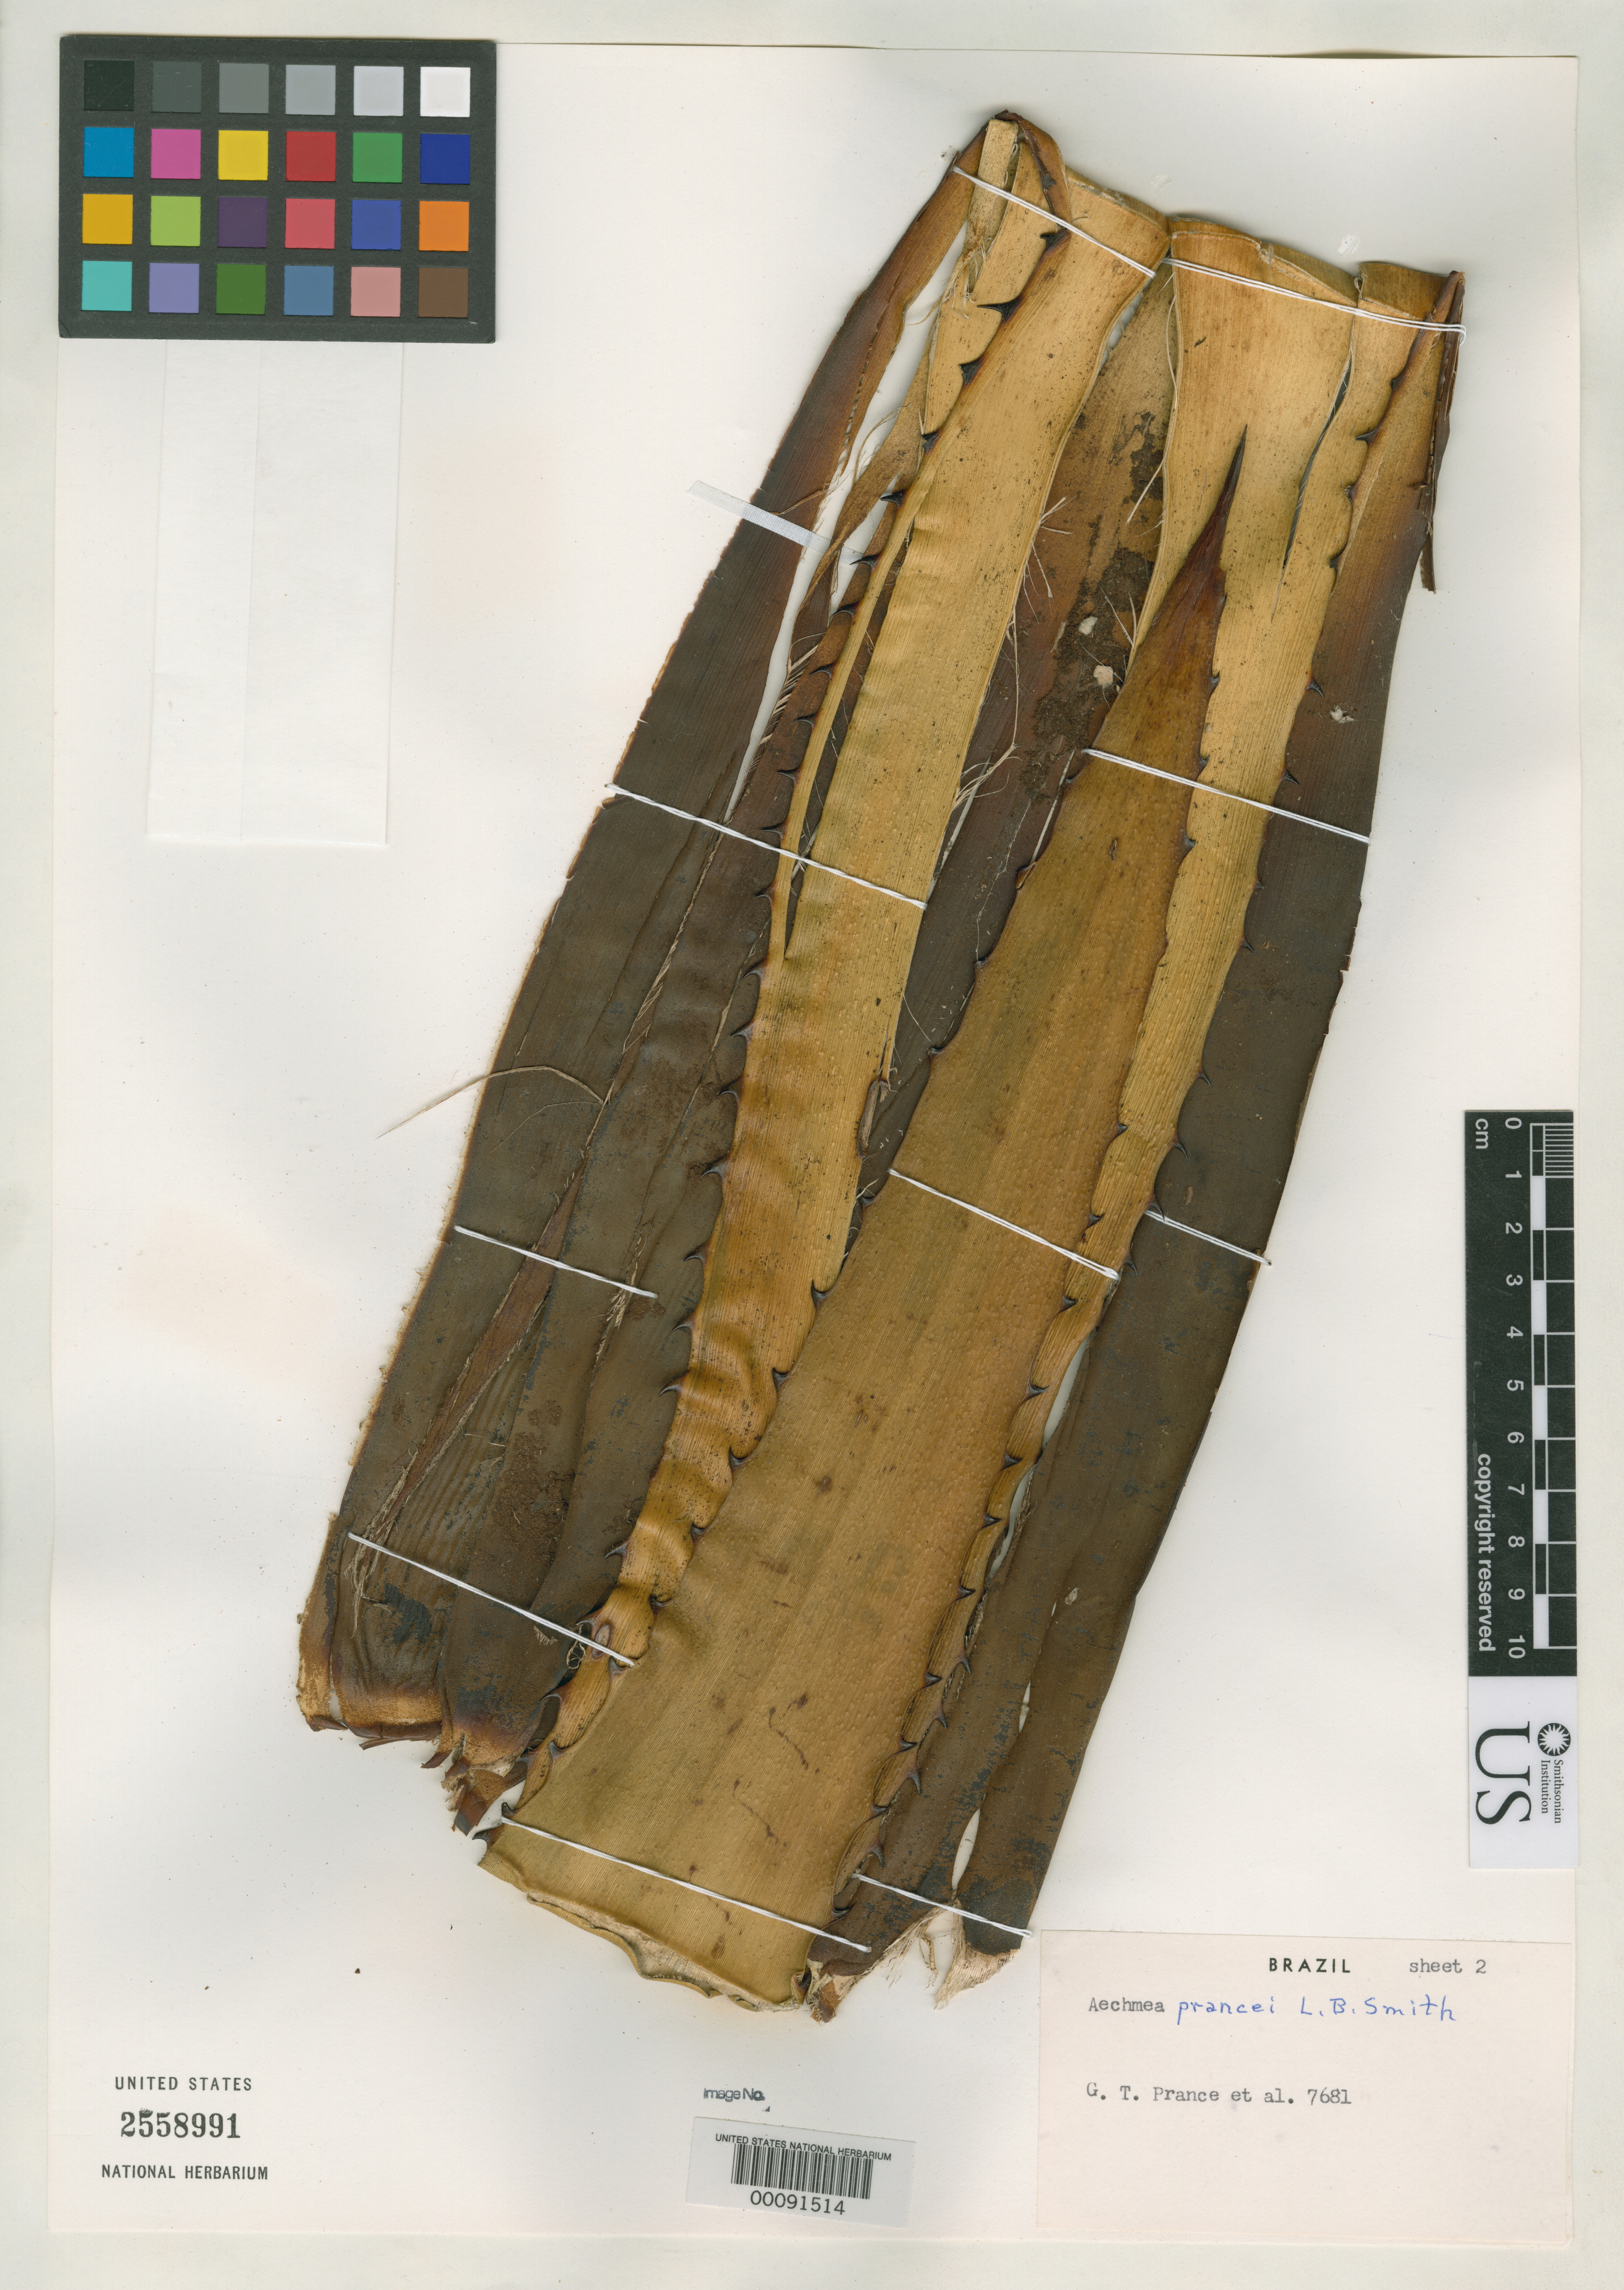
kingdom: Plantae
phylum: Tracheophyta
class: Liliopsida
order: Poales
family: Bromeliaceae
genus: Aechmea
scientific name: Aechmea prancei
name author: L.B. Sm.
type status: Holotype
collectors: G. T. Prance, D. F. Coêlho, J. T. Ramos & L. G. Farias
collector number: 7681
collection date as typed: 20 Sep 1968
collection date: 1968-09-20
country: Brazil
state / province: Acre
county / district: Sena Madureira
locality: Vicinity of km 7, road Sena Madureira to Rio Branco.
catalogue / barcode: US 2558991